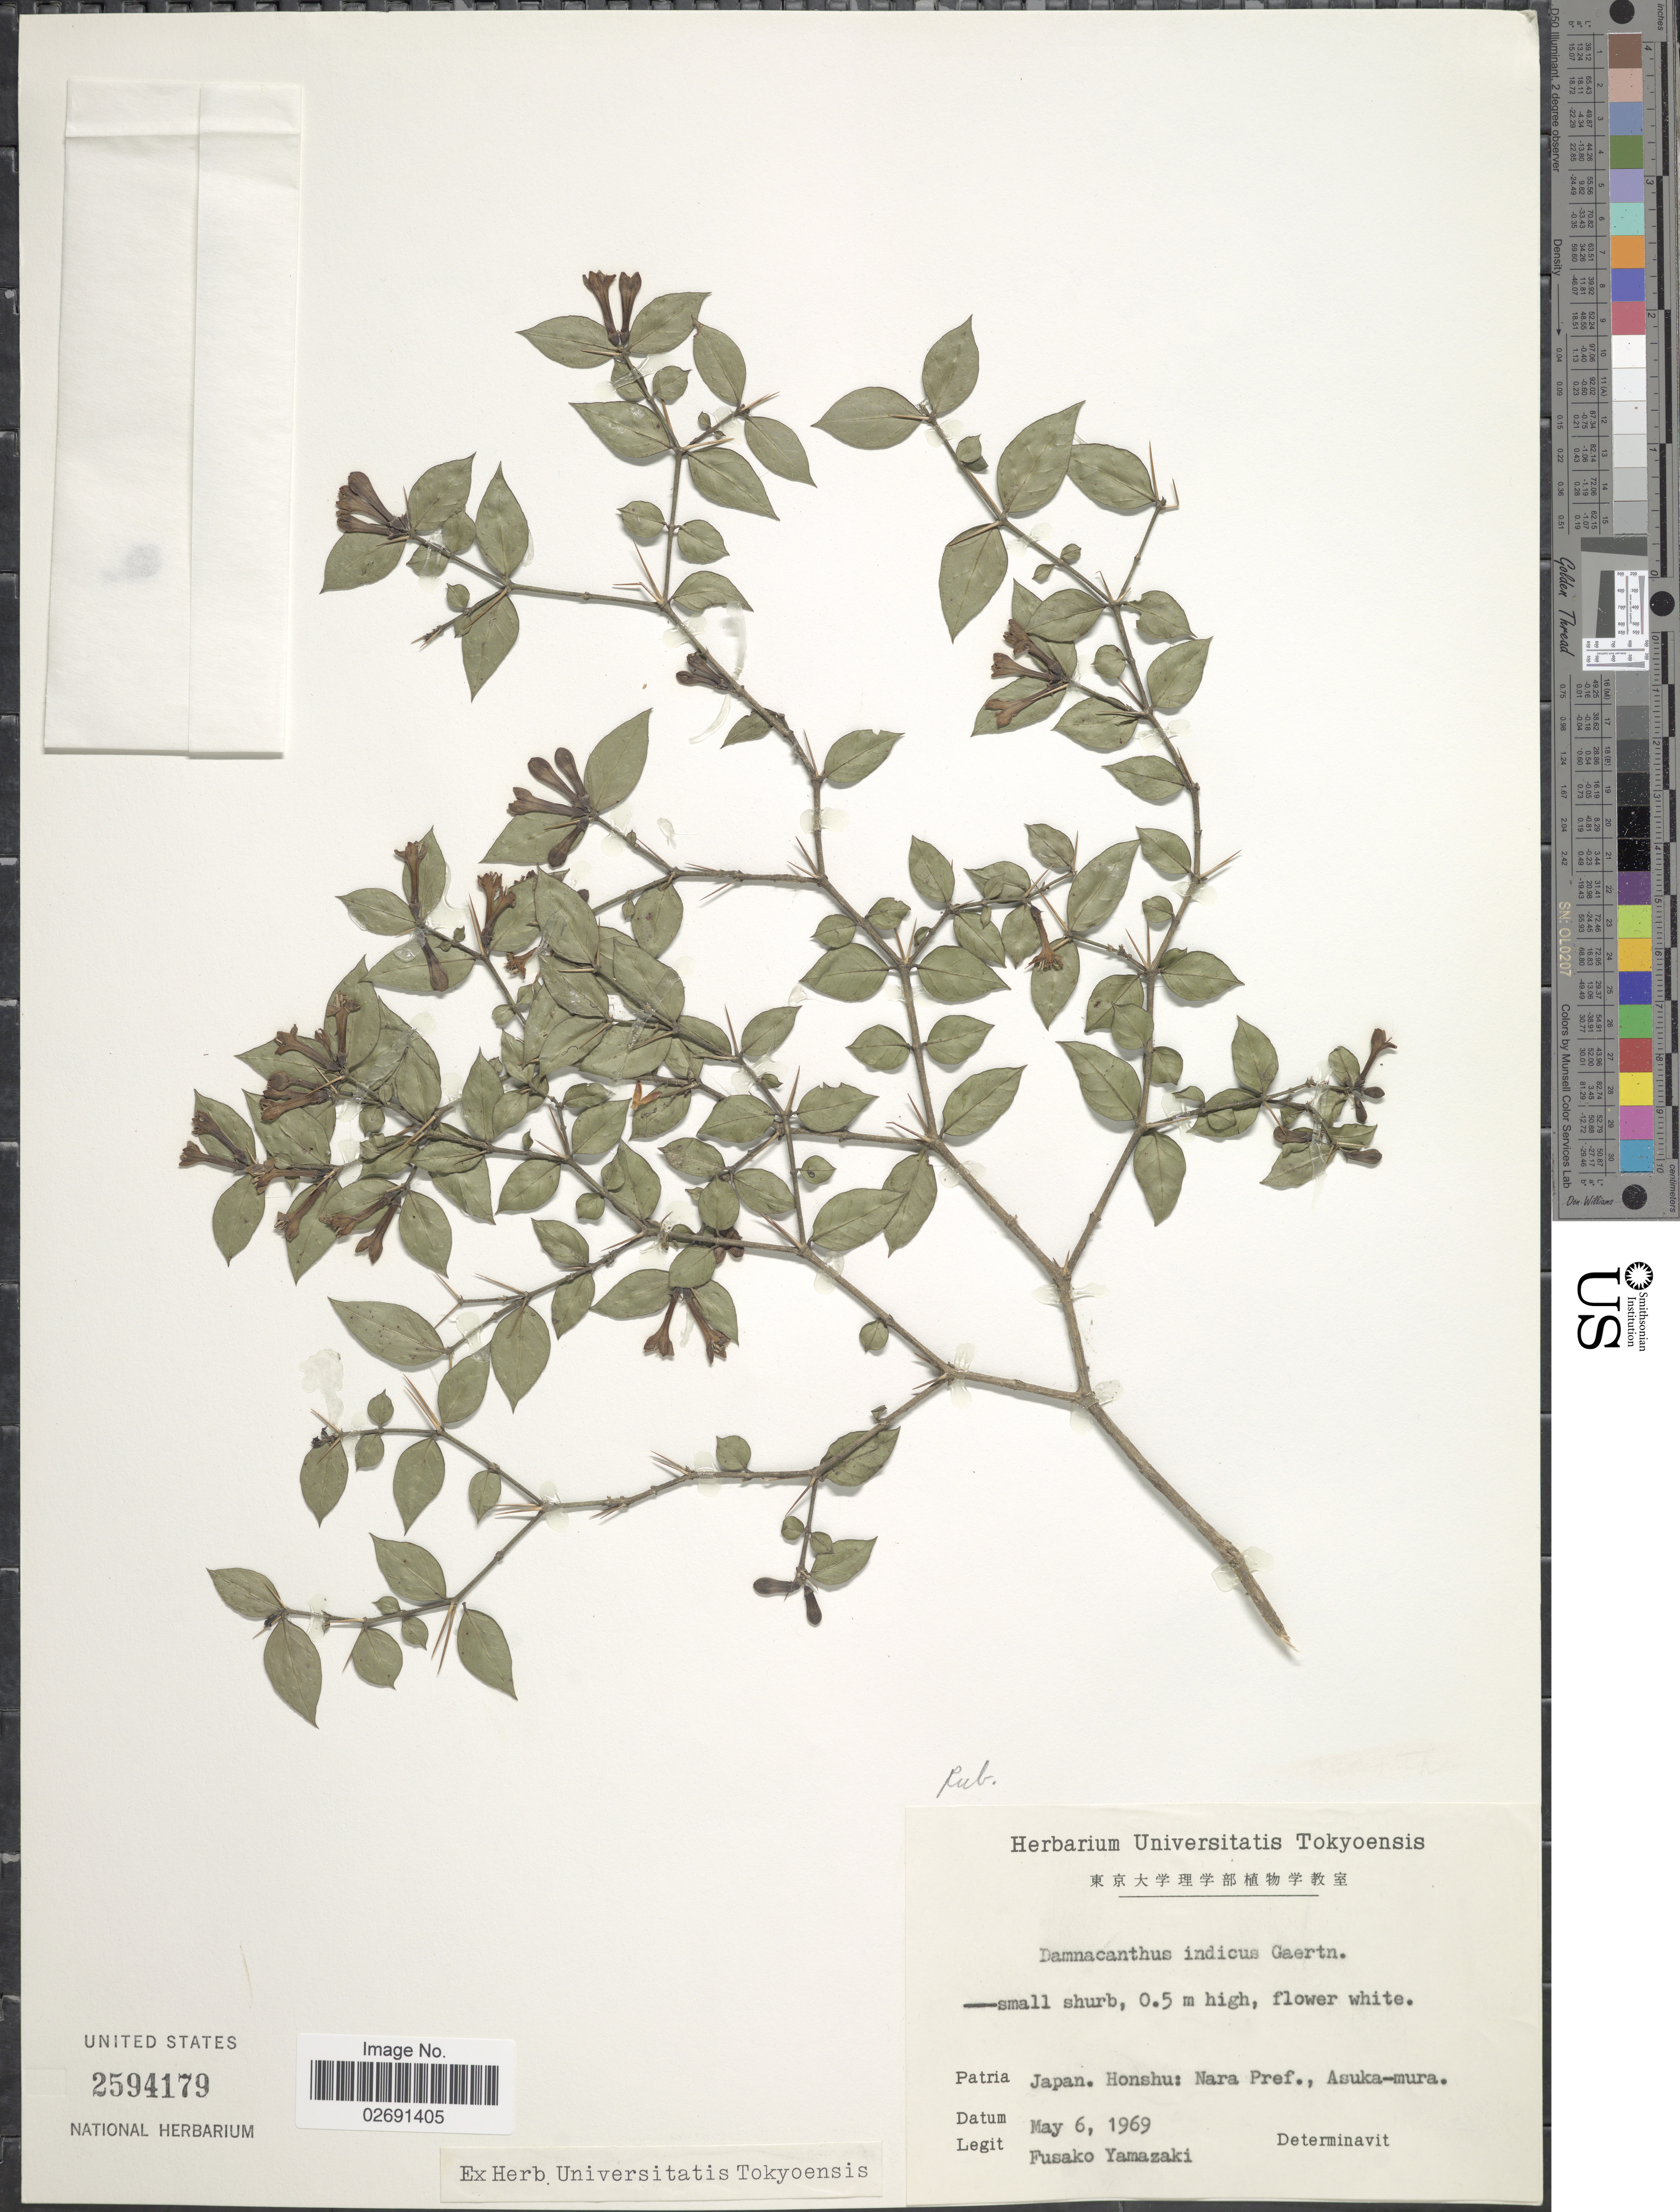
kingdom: Plantae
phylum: Tracheophyta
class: Magnoliopsida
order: Gentianales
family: Rubiaceae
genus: Damnacanthus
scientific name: Damnacanthus indicus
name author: L. f.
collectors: F. Yamazaki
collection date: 1969-05-06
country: Japan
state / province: Nara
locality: Honshu: Asuka-mura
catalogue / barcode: US 2594179